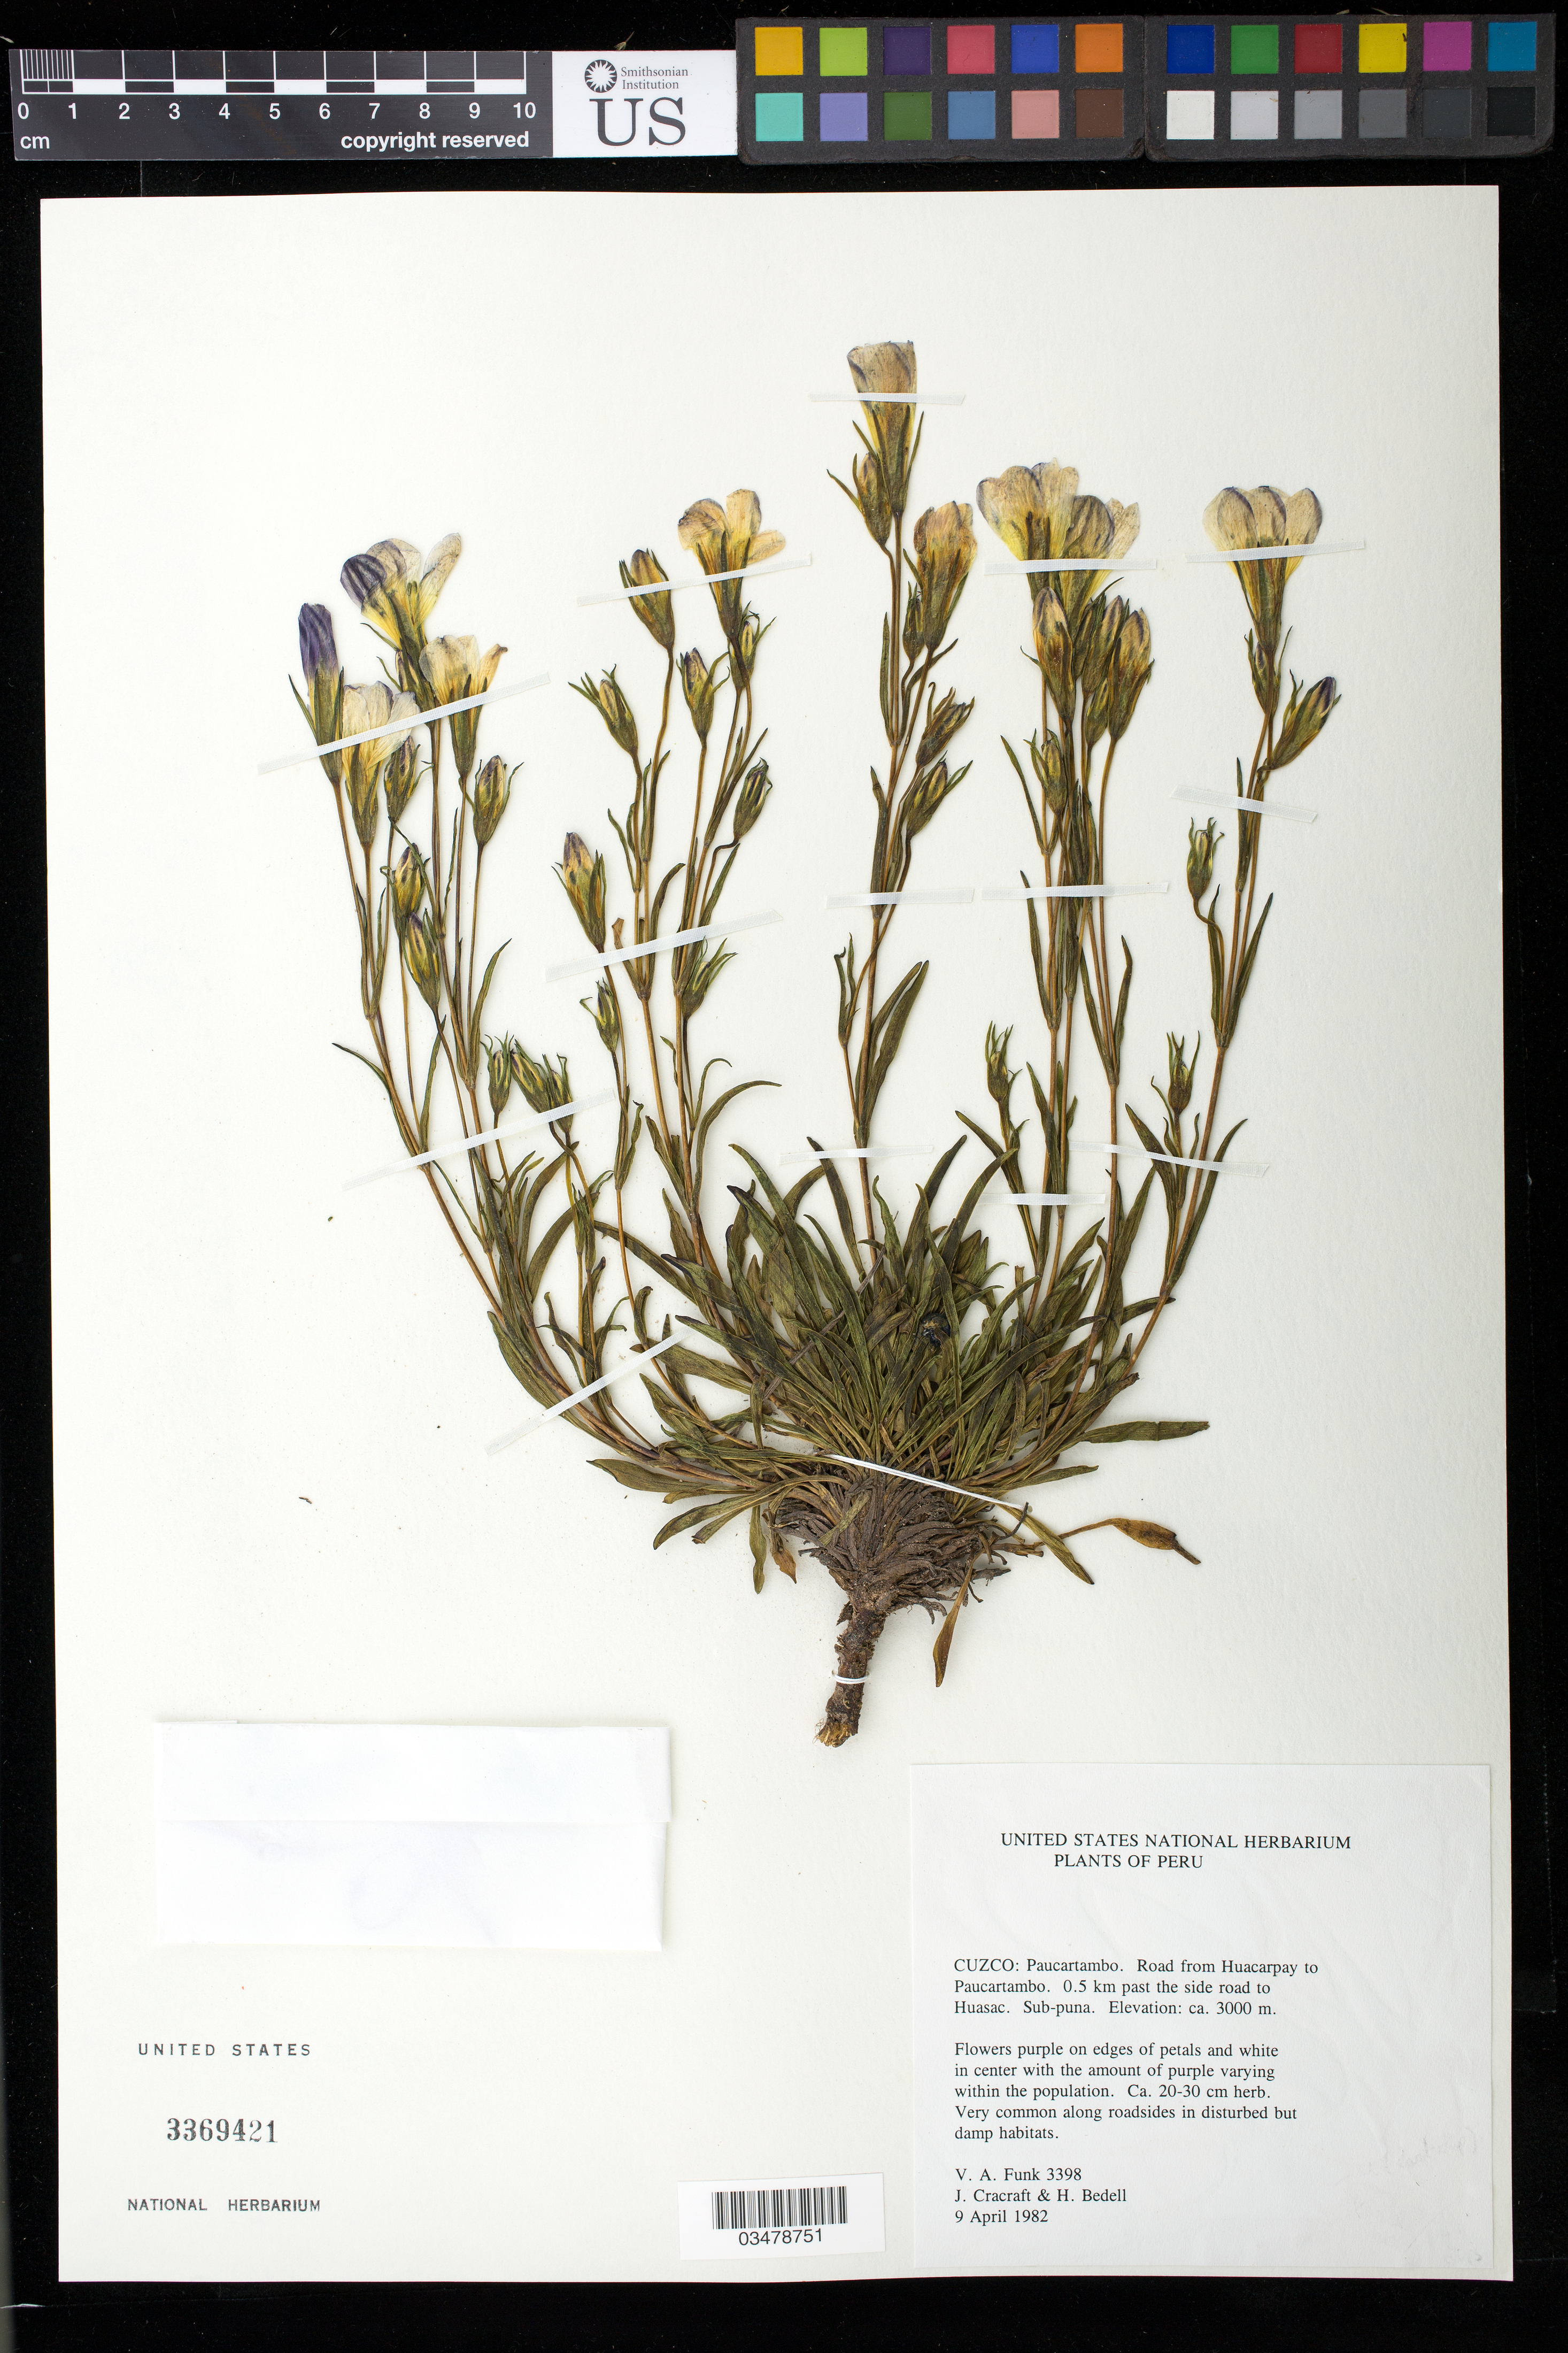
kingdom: Plantae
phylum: Tracheophyta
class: Magnoliopsida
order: Gentianales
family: Gentianaceae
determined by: Strong, Mark T., (BOT), Smithsonian Institution - National Museum of Natural History (UNITED STATES)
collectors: J. L. Cracraft & H. Bedell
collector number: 3398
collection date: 1982-04-09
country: Peru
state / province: Cusco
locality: Paucartambo. Road from Huacarpay to Paucartambo. 0.5 km past the side road to Huasac.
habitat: Sub-puna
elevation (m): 3000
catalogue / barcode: US 3369421